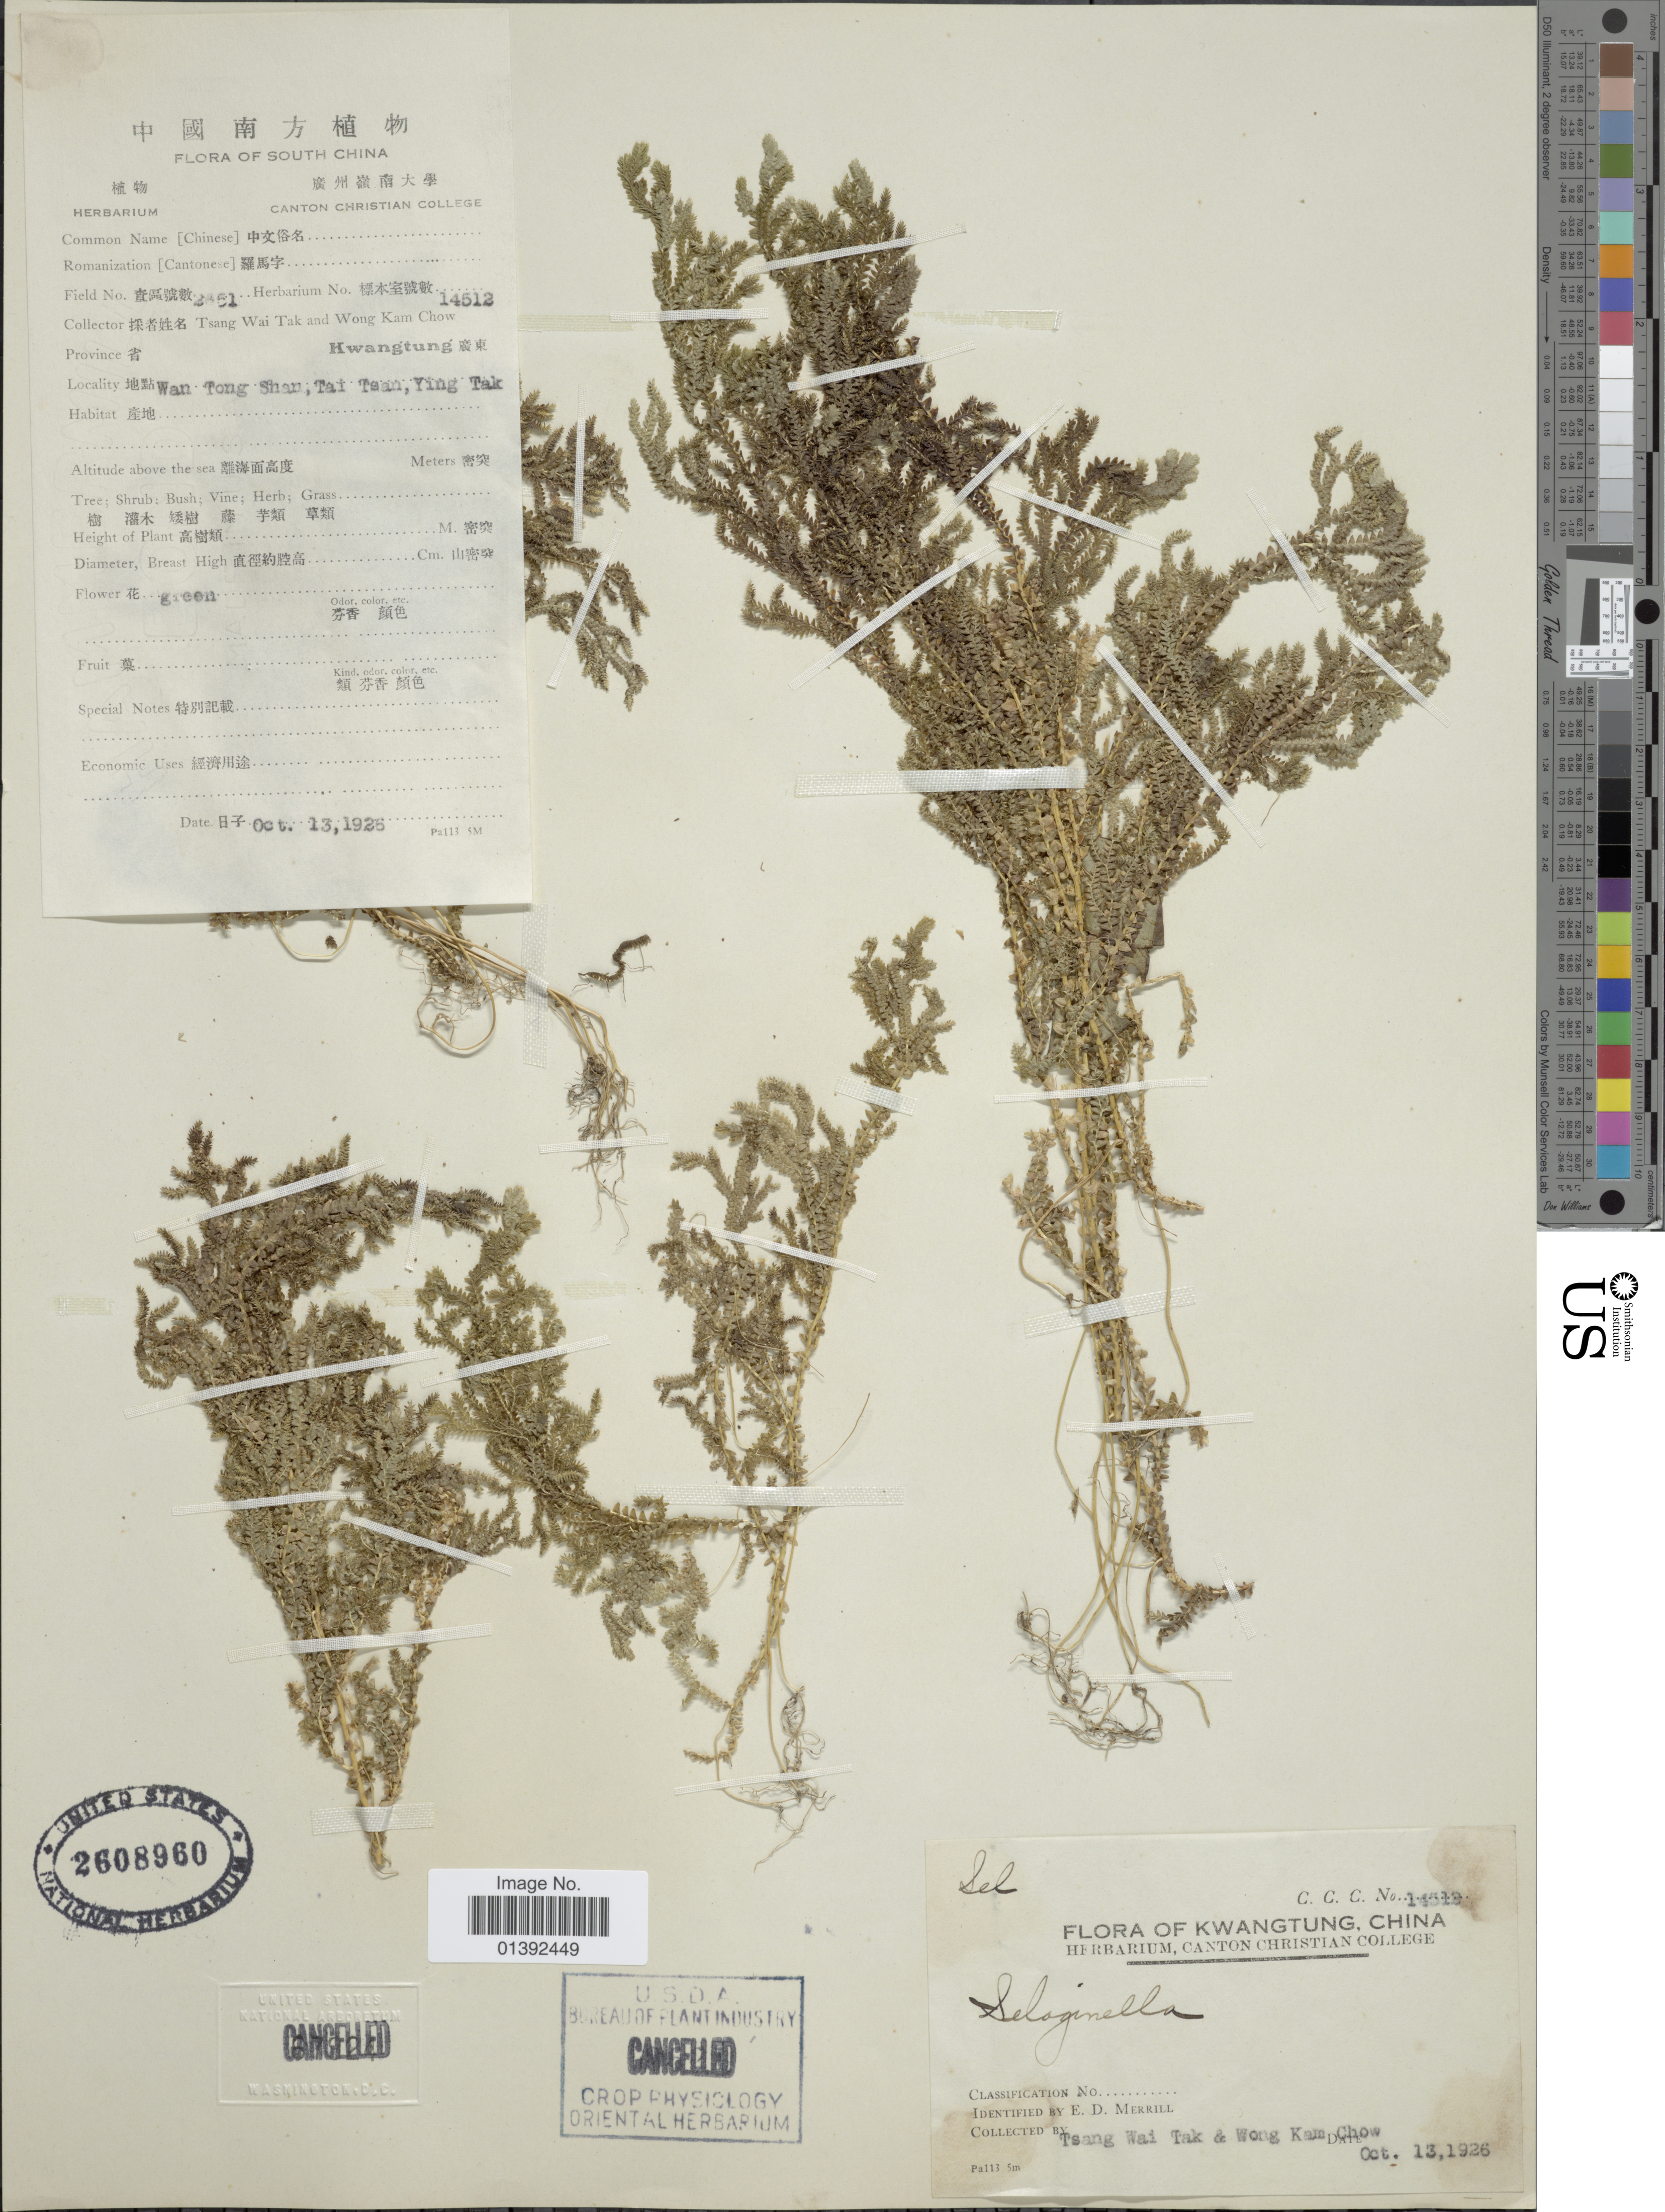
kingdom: Plantae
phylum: Tracheophyta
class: Lycopodiopsida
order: Selaginellales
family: Selaginellaceae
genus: Selaginella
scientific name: Selaginella sp.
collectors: T. Tak & W. Chow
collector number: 2861*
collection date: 1925-10-13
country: China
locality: South China, Province Kwangtung, Wan Tong Shan, Tai Taan, Ying Tak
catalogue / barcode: US 2608960